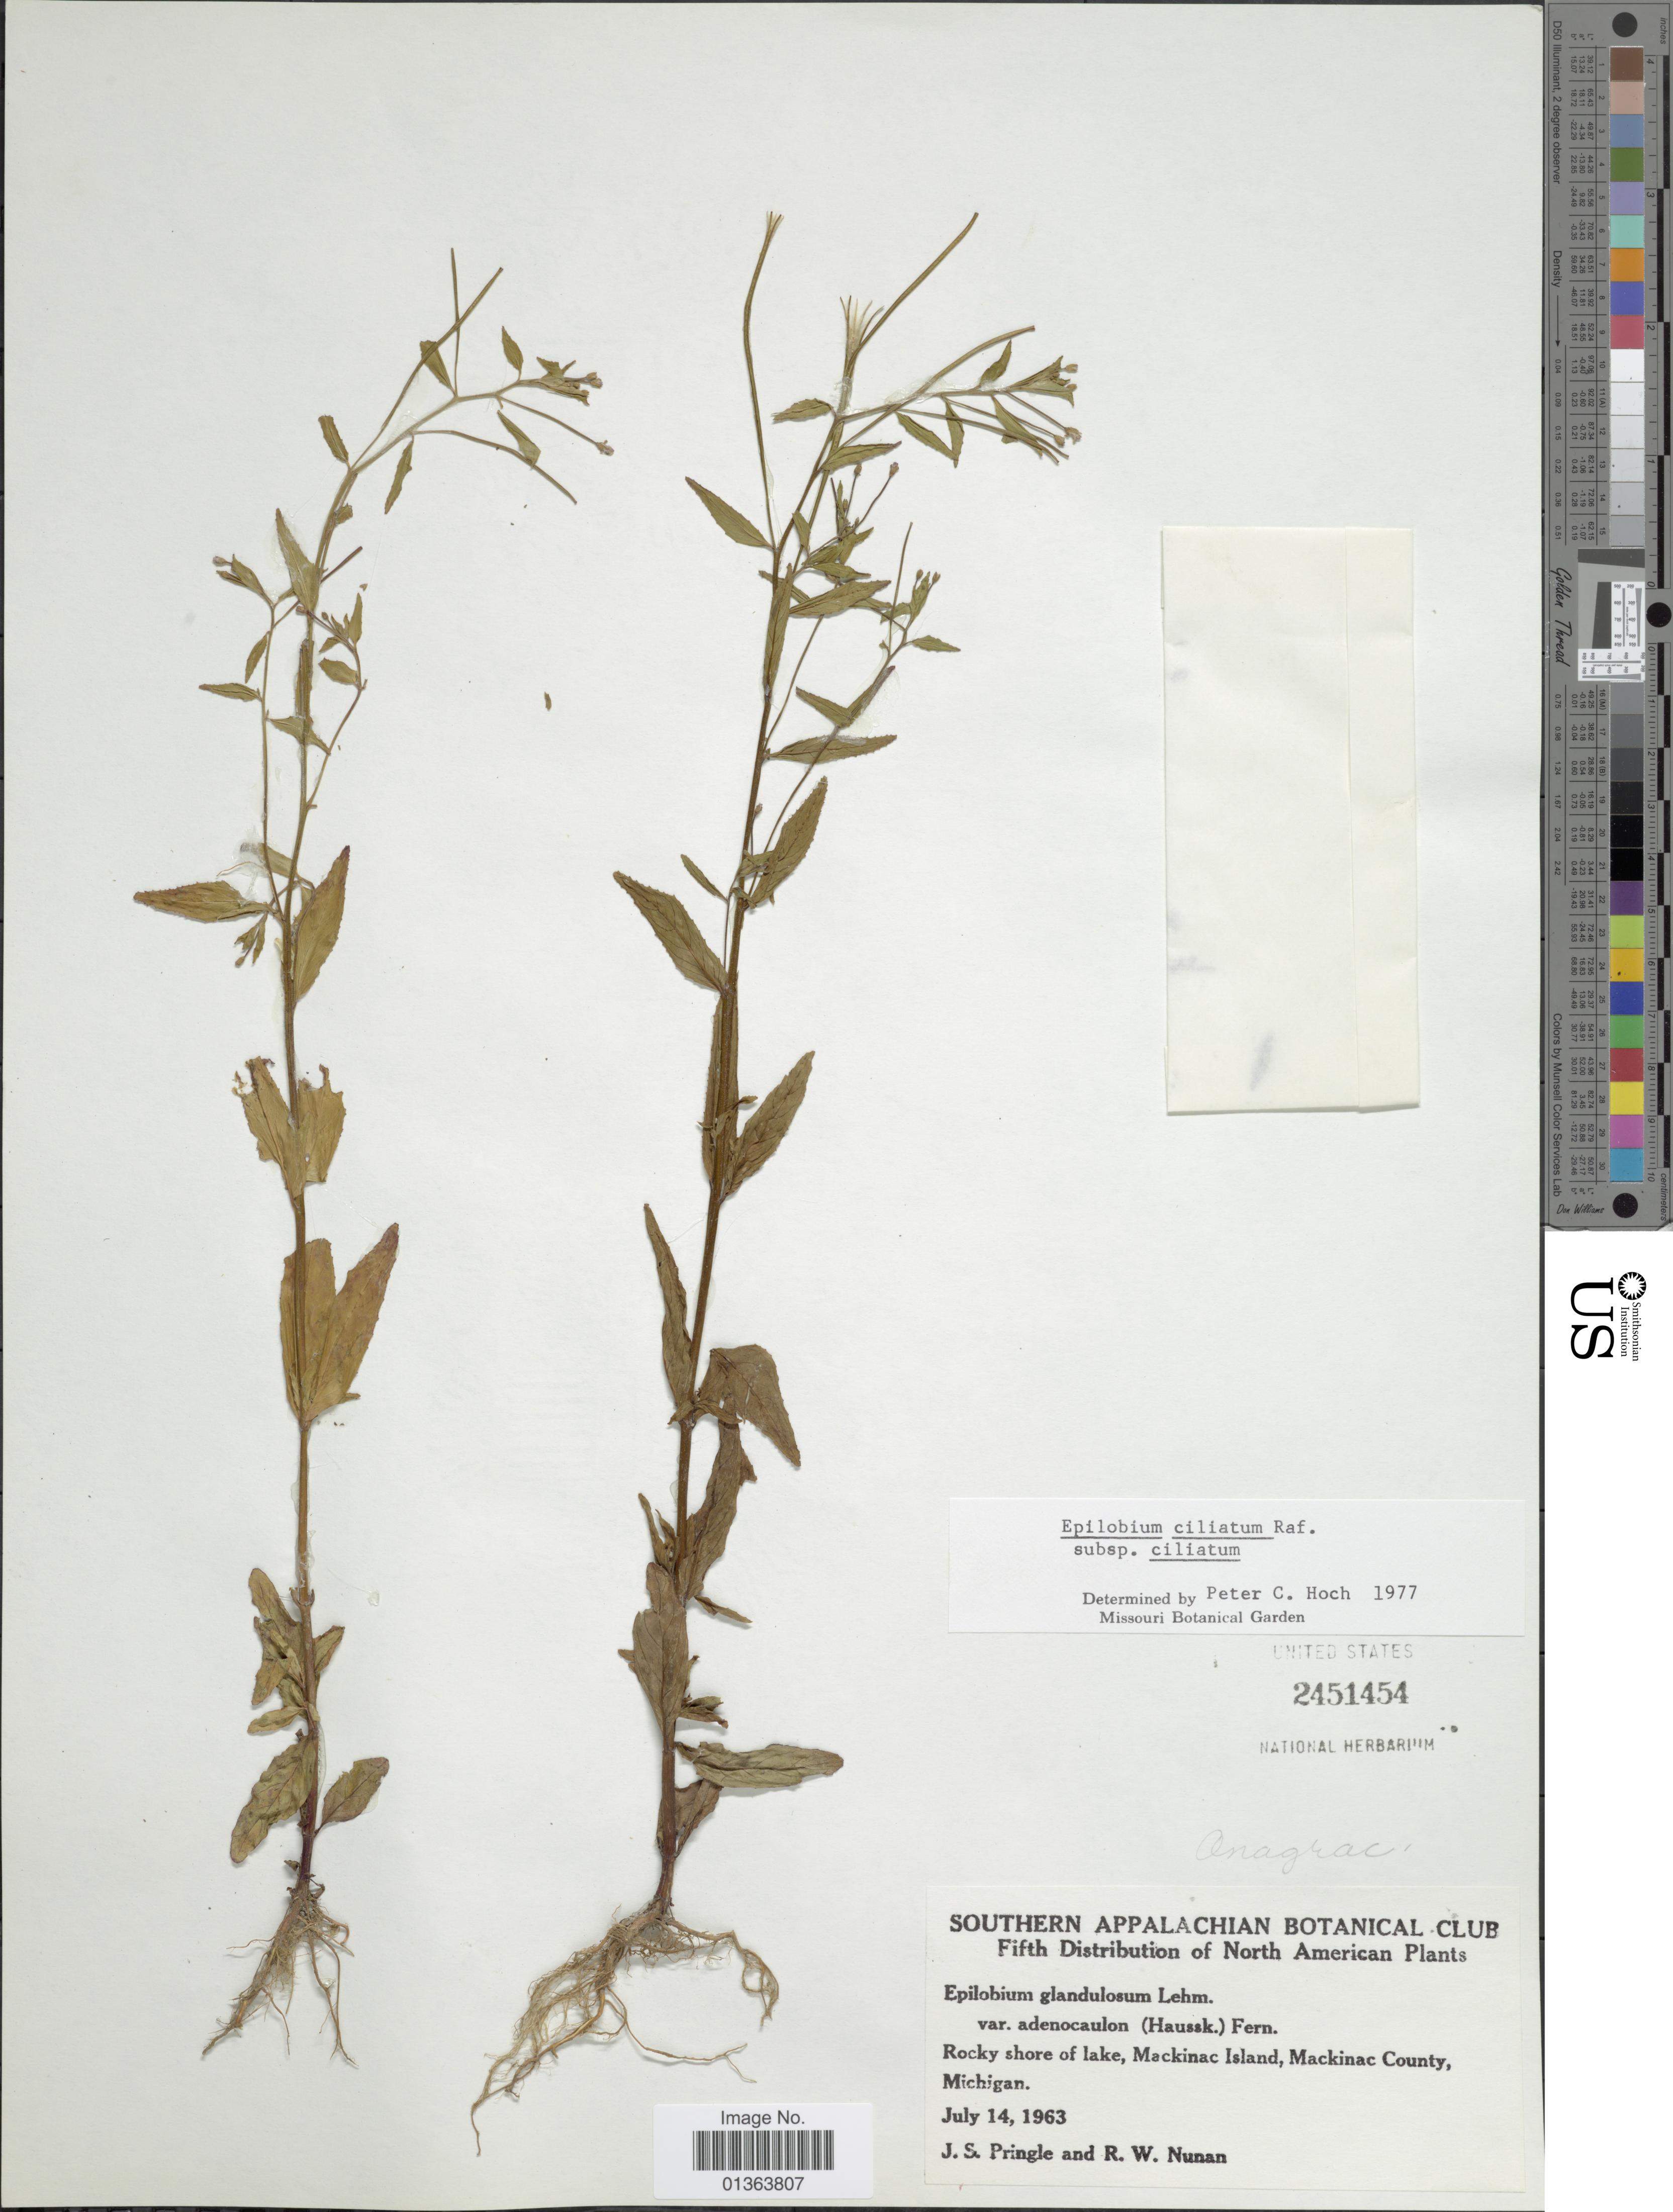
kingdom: Plantae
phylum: Tracheophyta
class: Magnoliopsida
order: Myrtales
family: Onagraceae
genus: Epilobium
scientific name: Epilobium ciliatum subsp. ciliatum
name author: Raf.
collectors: J. S. Pringle & R. Nunan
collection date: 1963-07-14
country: United States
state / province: Michigan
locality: Rocky shore of lake, Mackinac Island, Mackinac County.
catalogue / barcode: US 2451454